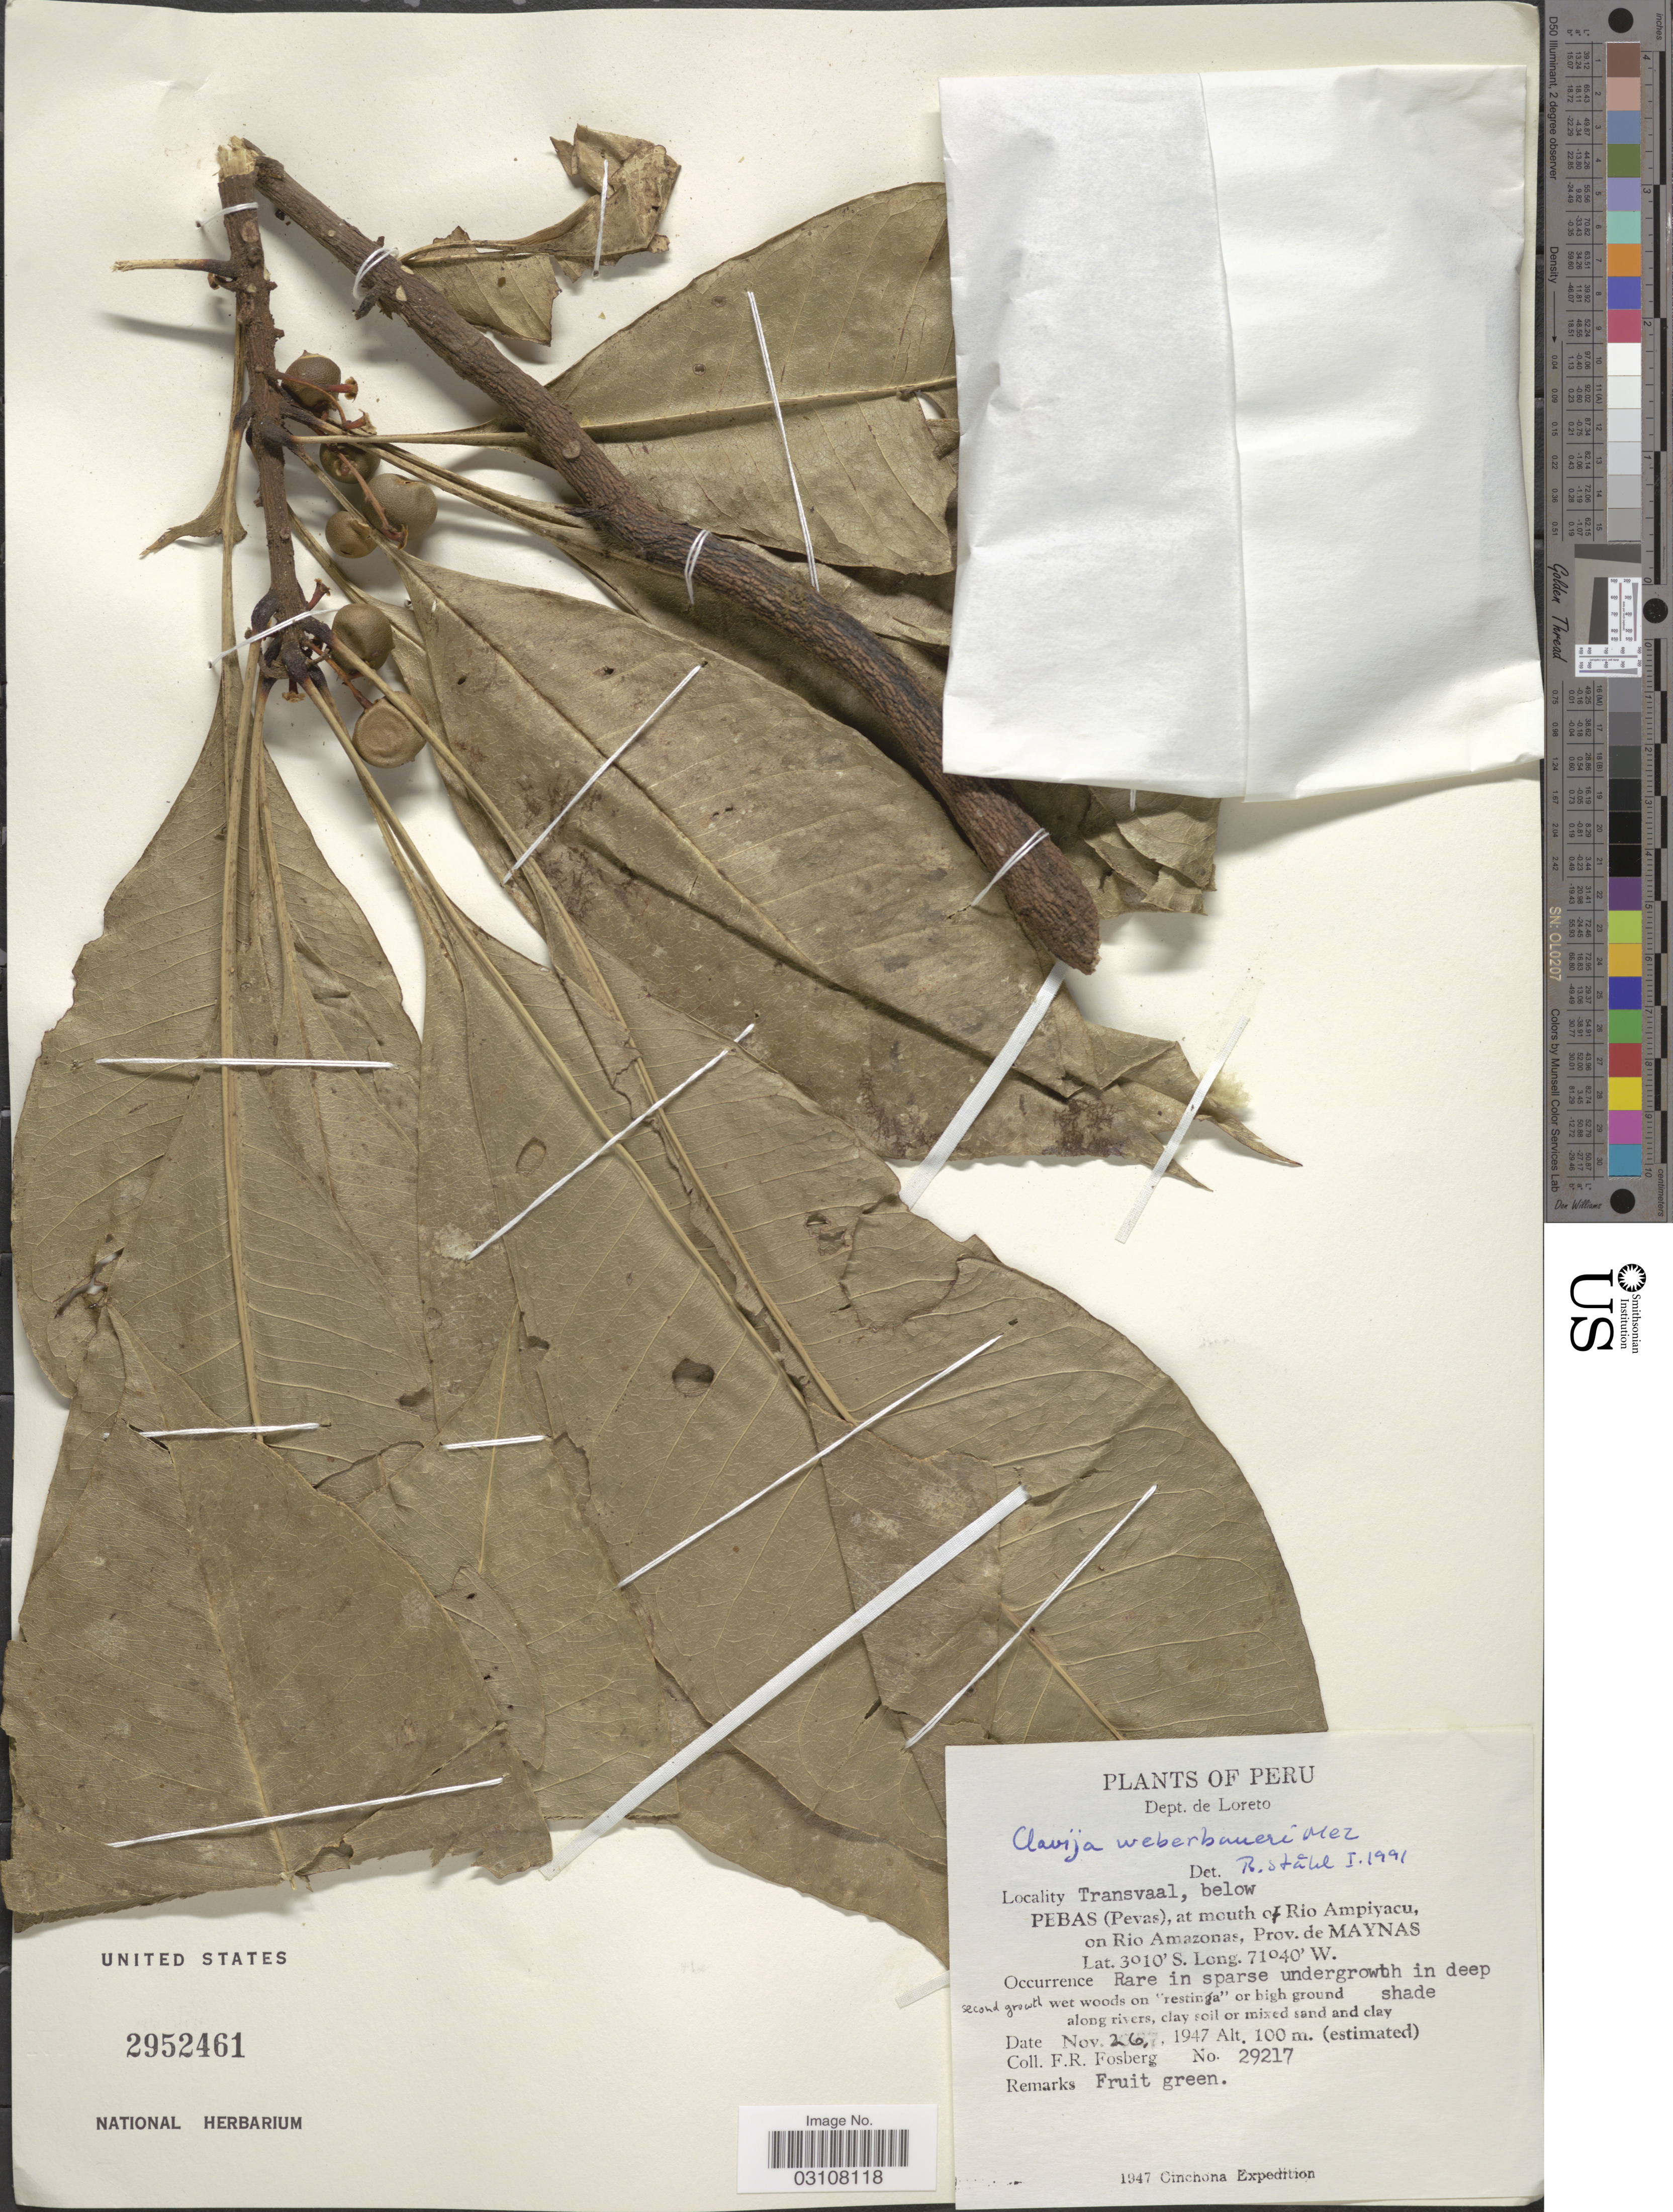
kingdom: Plantae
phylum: Tracheophyta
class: Magnoliopsida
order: Ericales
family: Primulaceae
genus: Clavija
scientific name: Clavija weberbaueri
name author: Mez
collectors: F. R. Fosberg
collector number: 29217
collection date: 1947-11-26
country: Peru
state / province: Loreto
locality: Dept. de Loreto, Transvaal, below Pebas (Pevas), at mouth of Rio Ampiyacu, on Rio Amazonas, Prov. de Maynas.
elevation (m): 100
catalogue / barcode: US 2952461